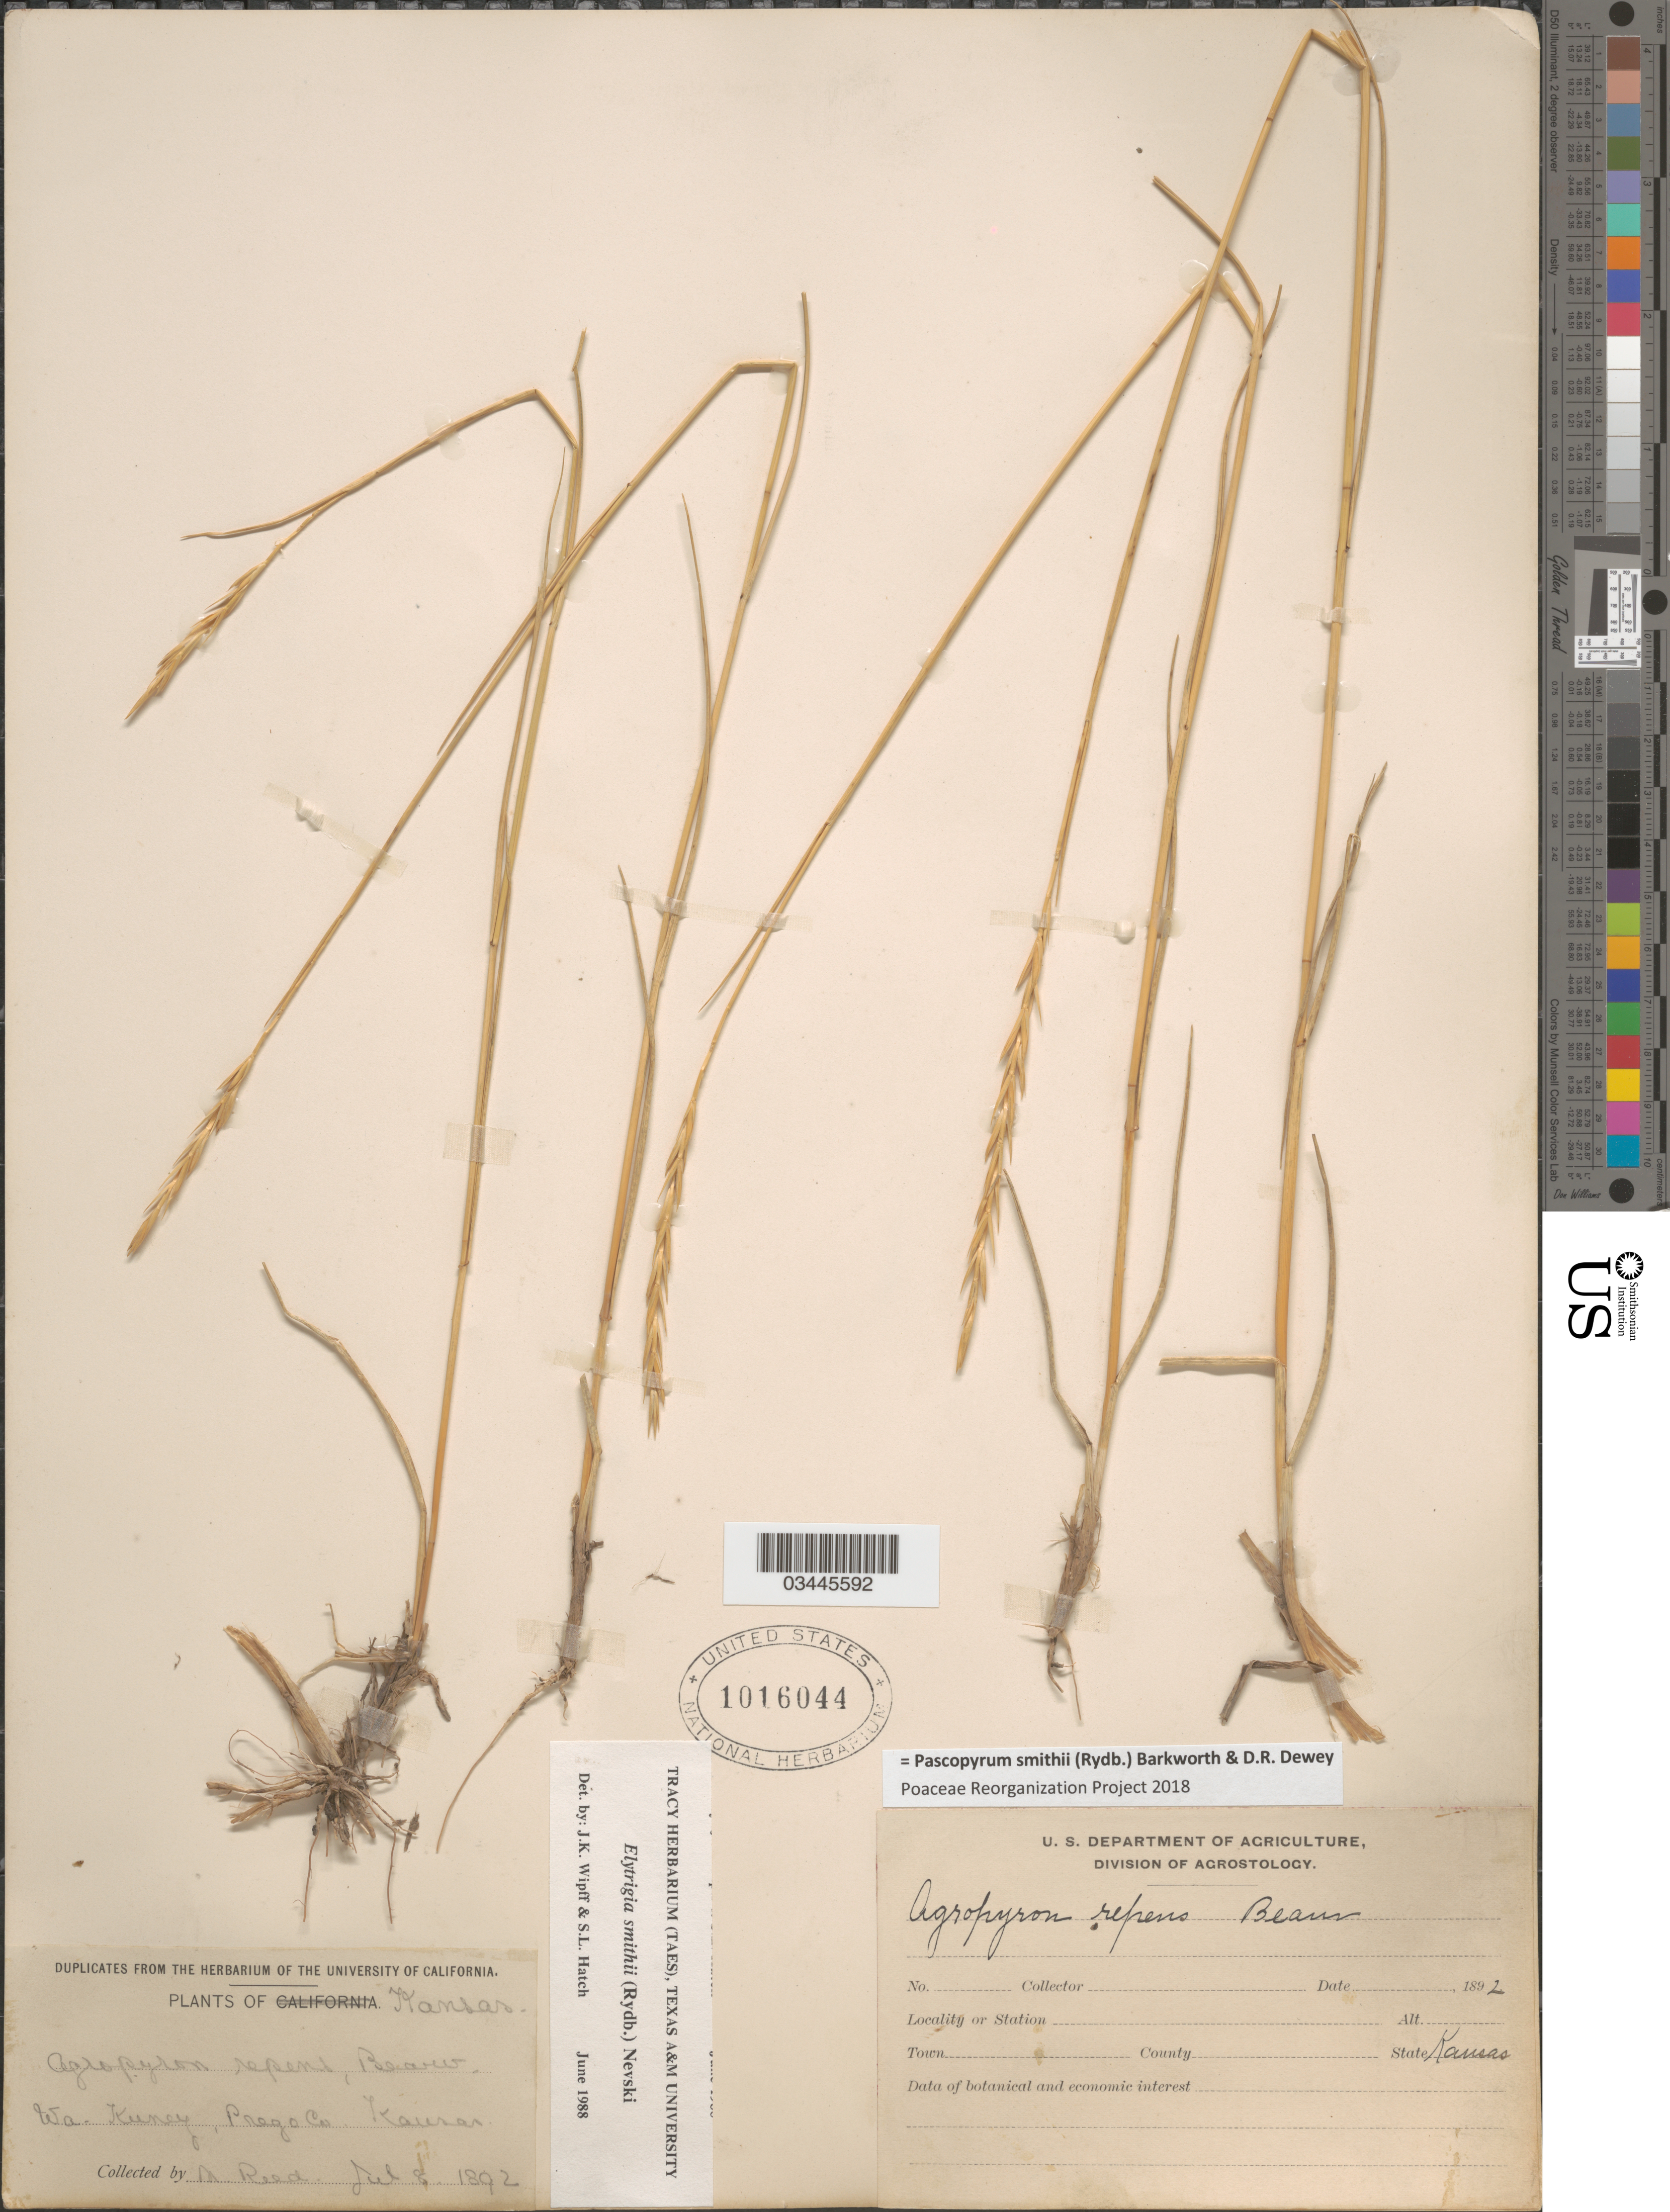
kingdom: Plantae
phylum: Tracheophyta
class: Liliopsida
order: Poales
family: Poaceae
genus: Pascopyrum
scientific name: Pascopyrum smithii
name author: (Rydb.) Barkworth & Dewey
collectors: Reed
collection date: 1892-07-08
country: United States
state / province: Kansas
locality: WaKeeney, Prego Co.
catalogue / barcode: US 1016044